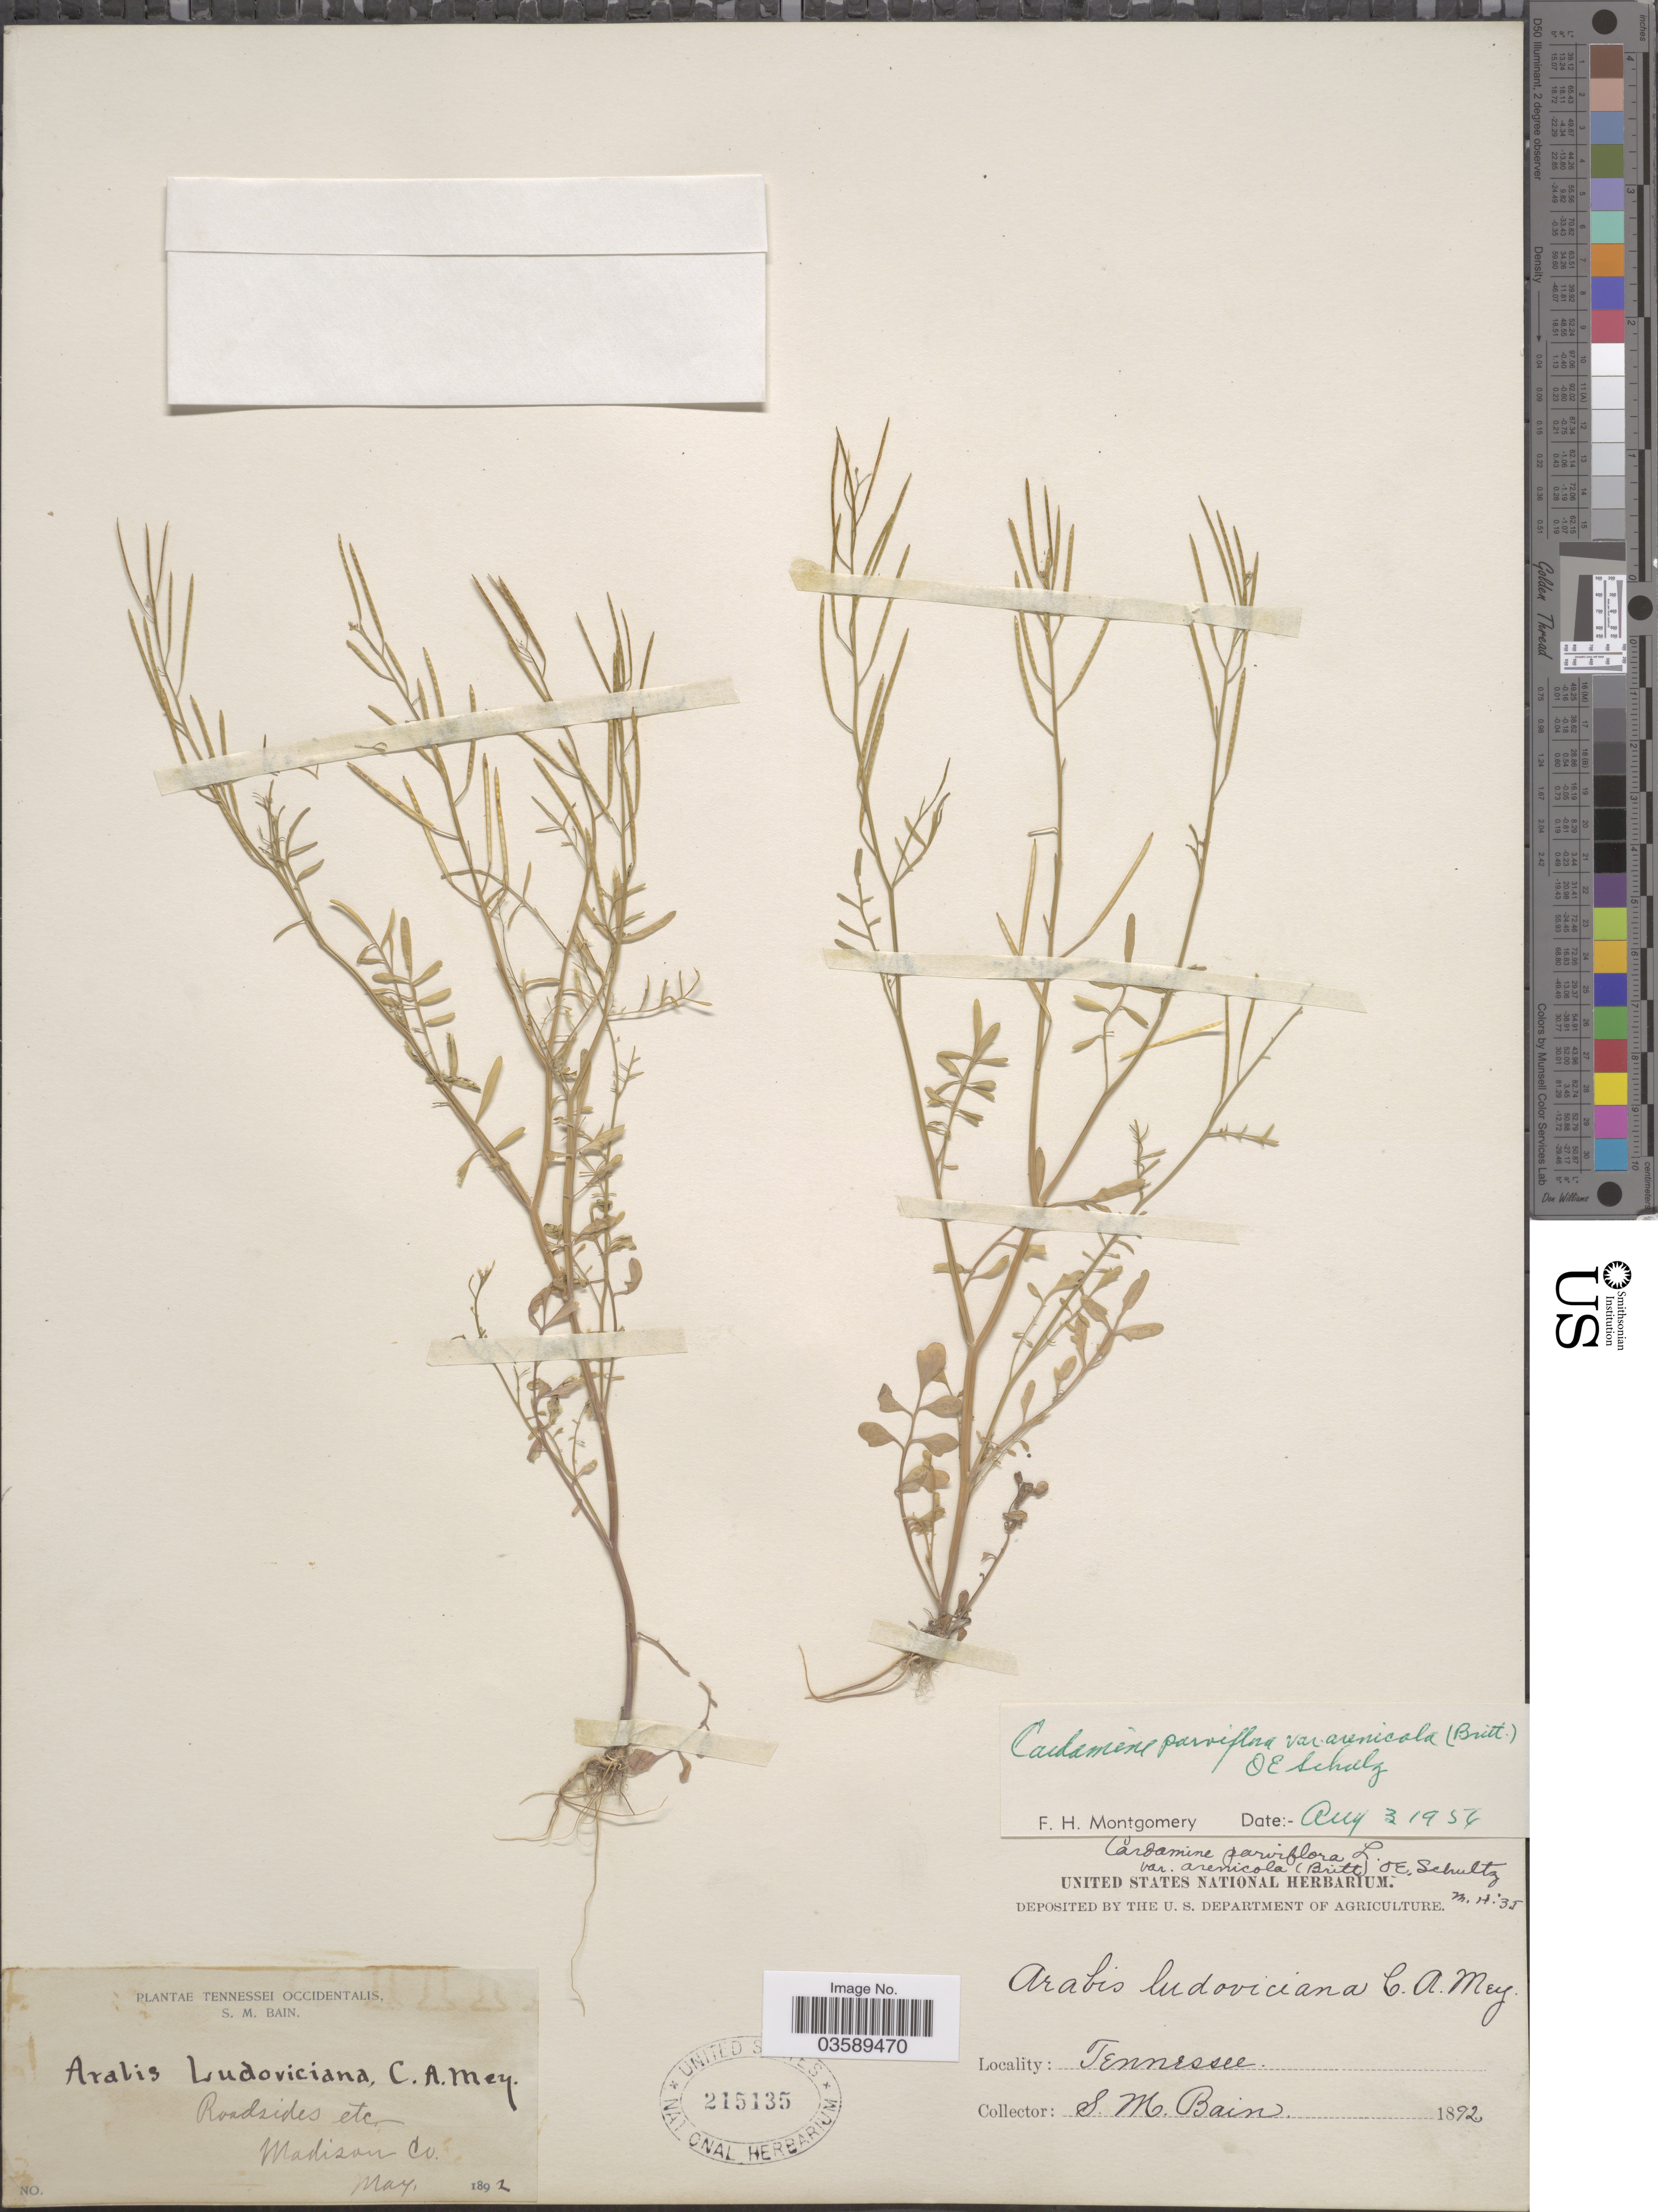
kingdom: Plantae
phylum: Tracheophyta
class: Magnoliopsida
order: Brassicales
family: Brassicaceae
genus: Cardamine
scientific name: Cardamine parviflora var. arenicola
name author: (Britton) O.E. Schulz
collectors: S. M. Bain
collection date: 1892-05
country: United States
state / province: Tennessee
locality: Tennessei Occidentalis; Roadsides etc. Madison Co.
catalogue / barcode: US 215135